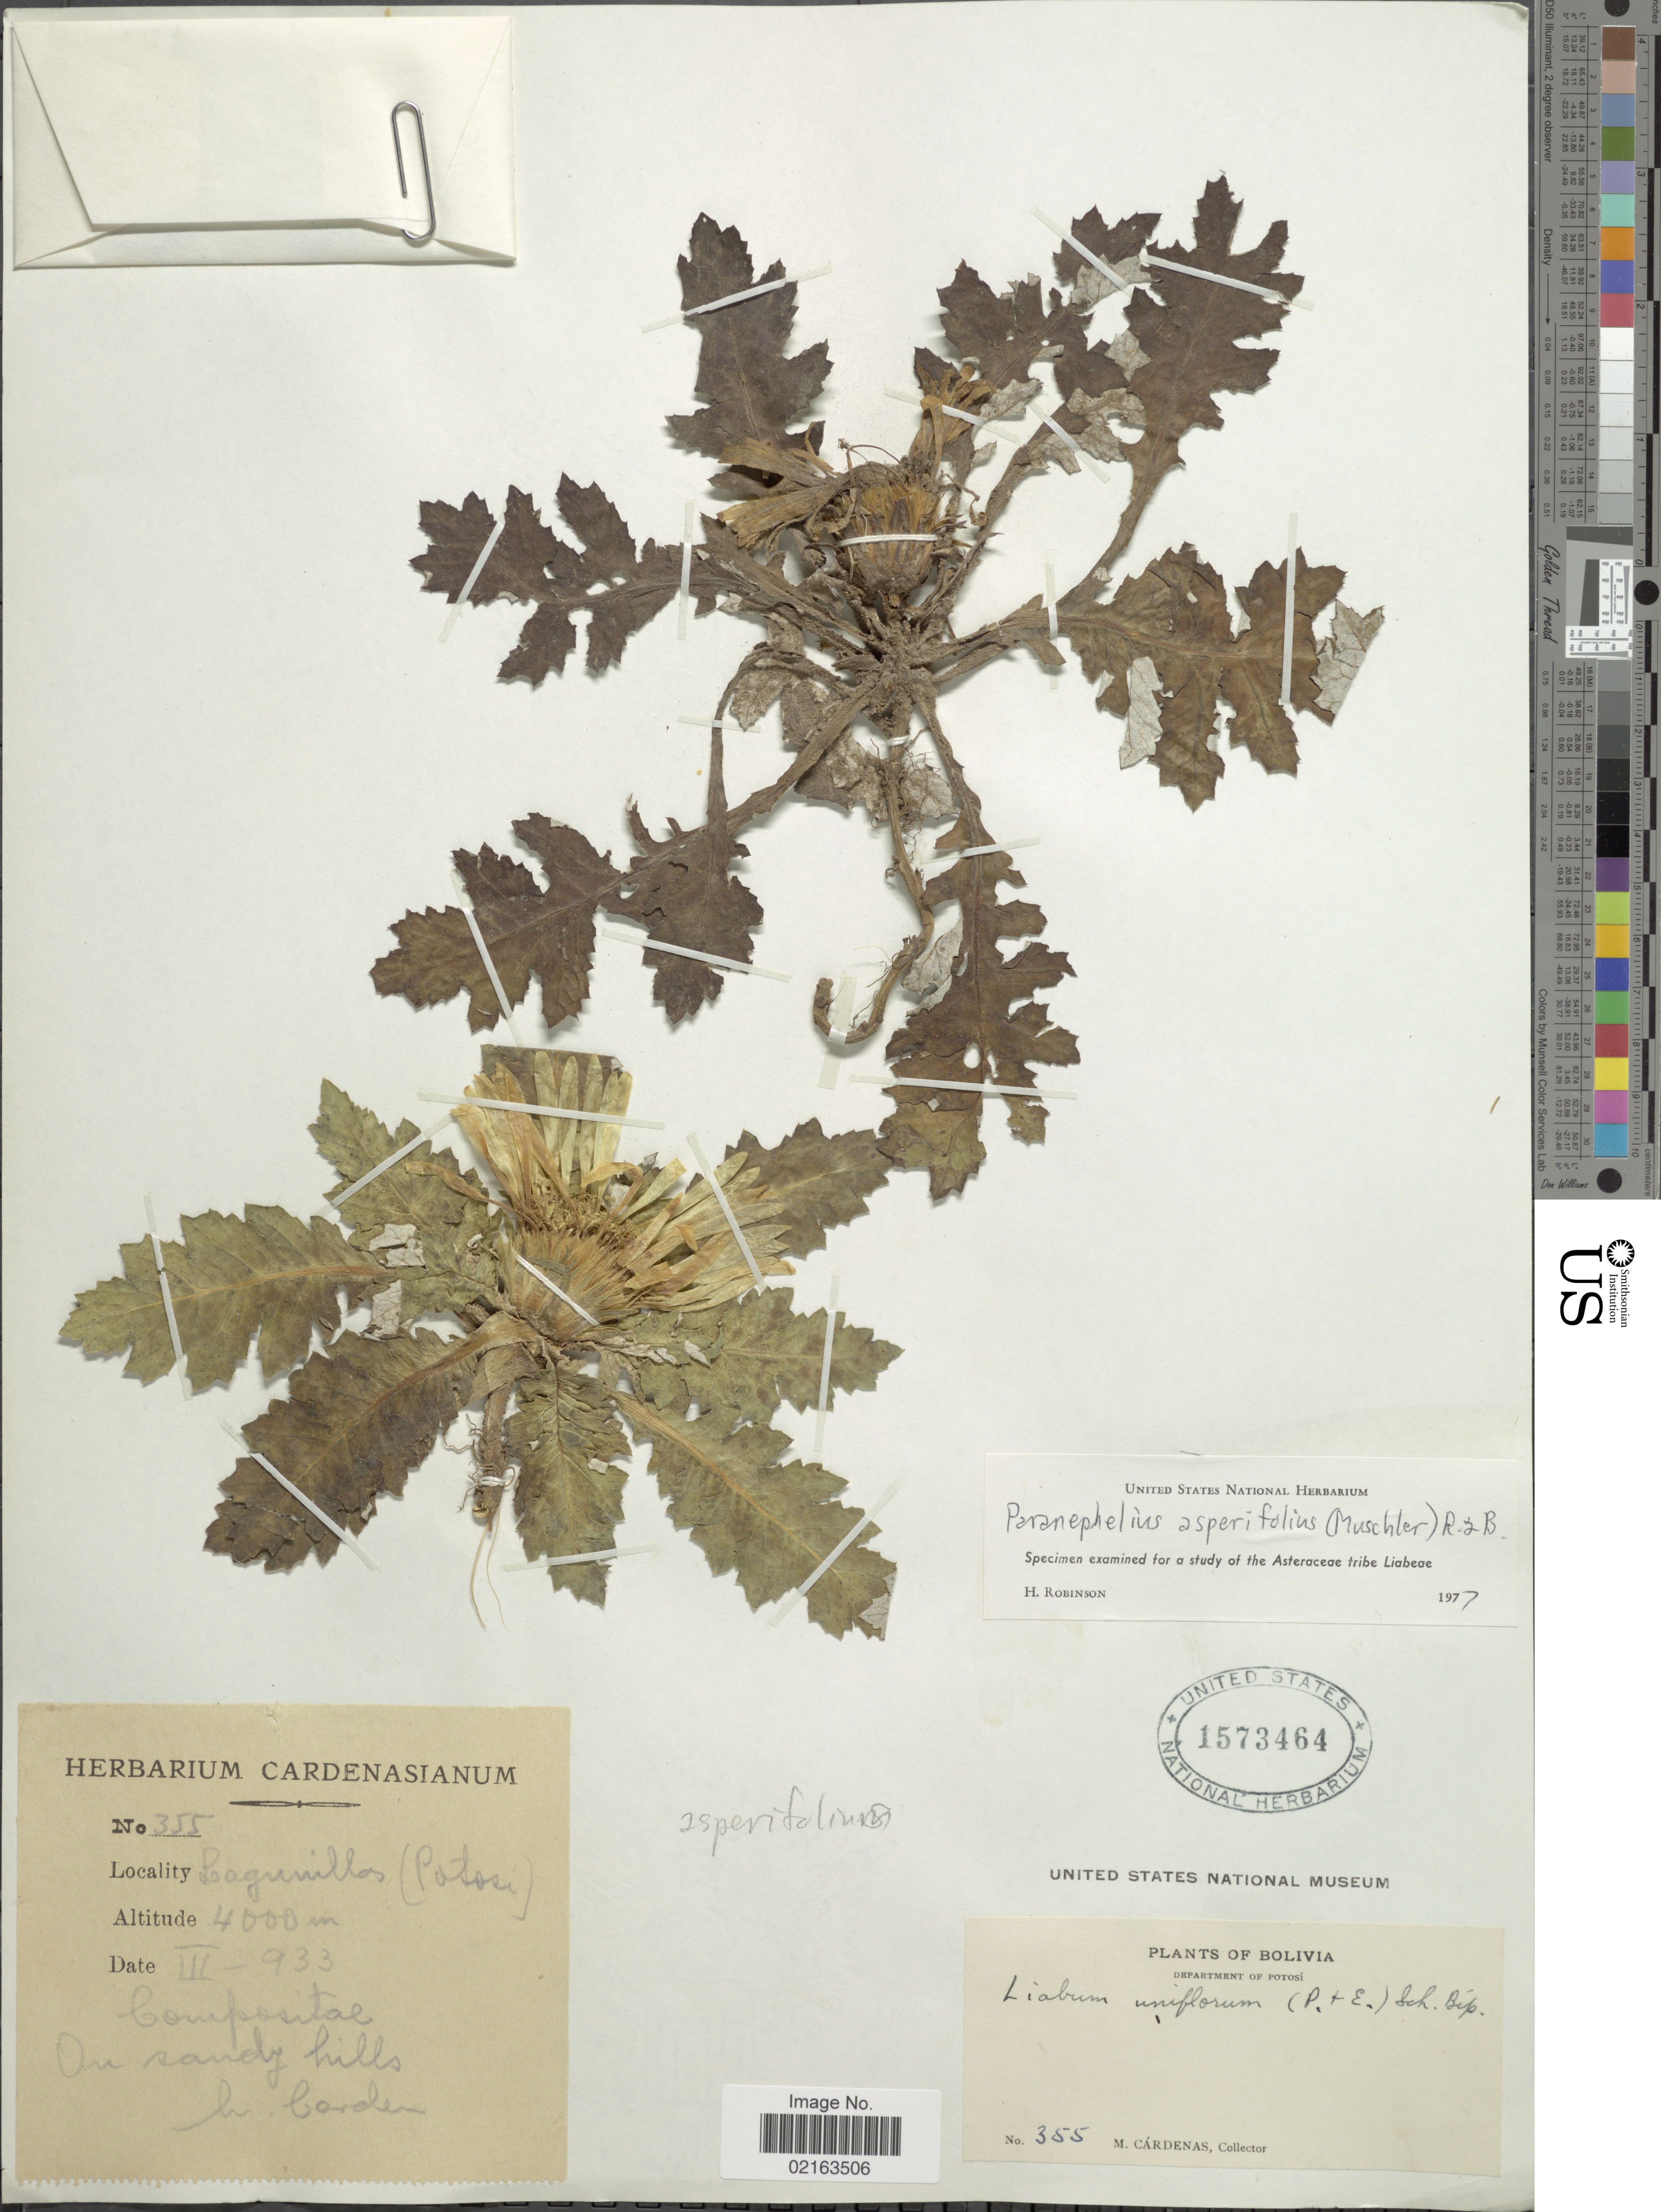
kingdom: Plantae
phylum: Tracheophyta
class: Magnoliopsida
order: Asterales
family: Asteraceae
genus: Paranephelius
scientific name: Paranephelius asperifolius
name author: (Muschl.) H. Rob. & Brettell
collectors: M. Cárdenas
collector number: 355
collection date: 1933-03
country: Bolivia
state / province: Potosi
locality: Department of Potosi. Lagunillas (Potosi)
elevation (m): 4000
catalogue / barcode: US 1573464